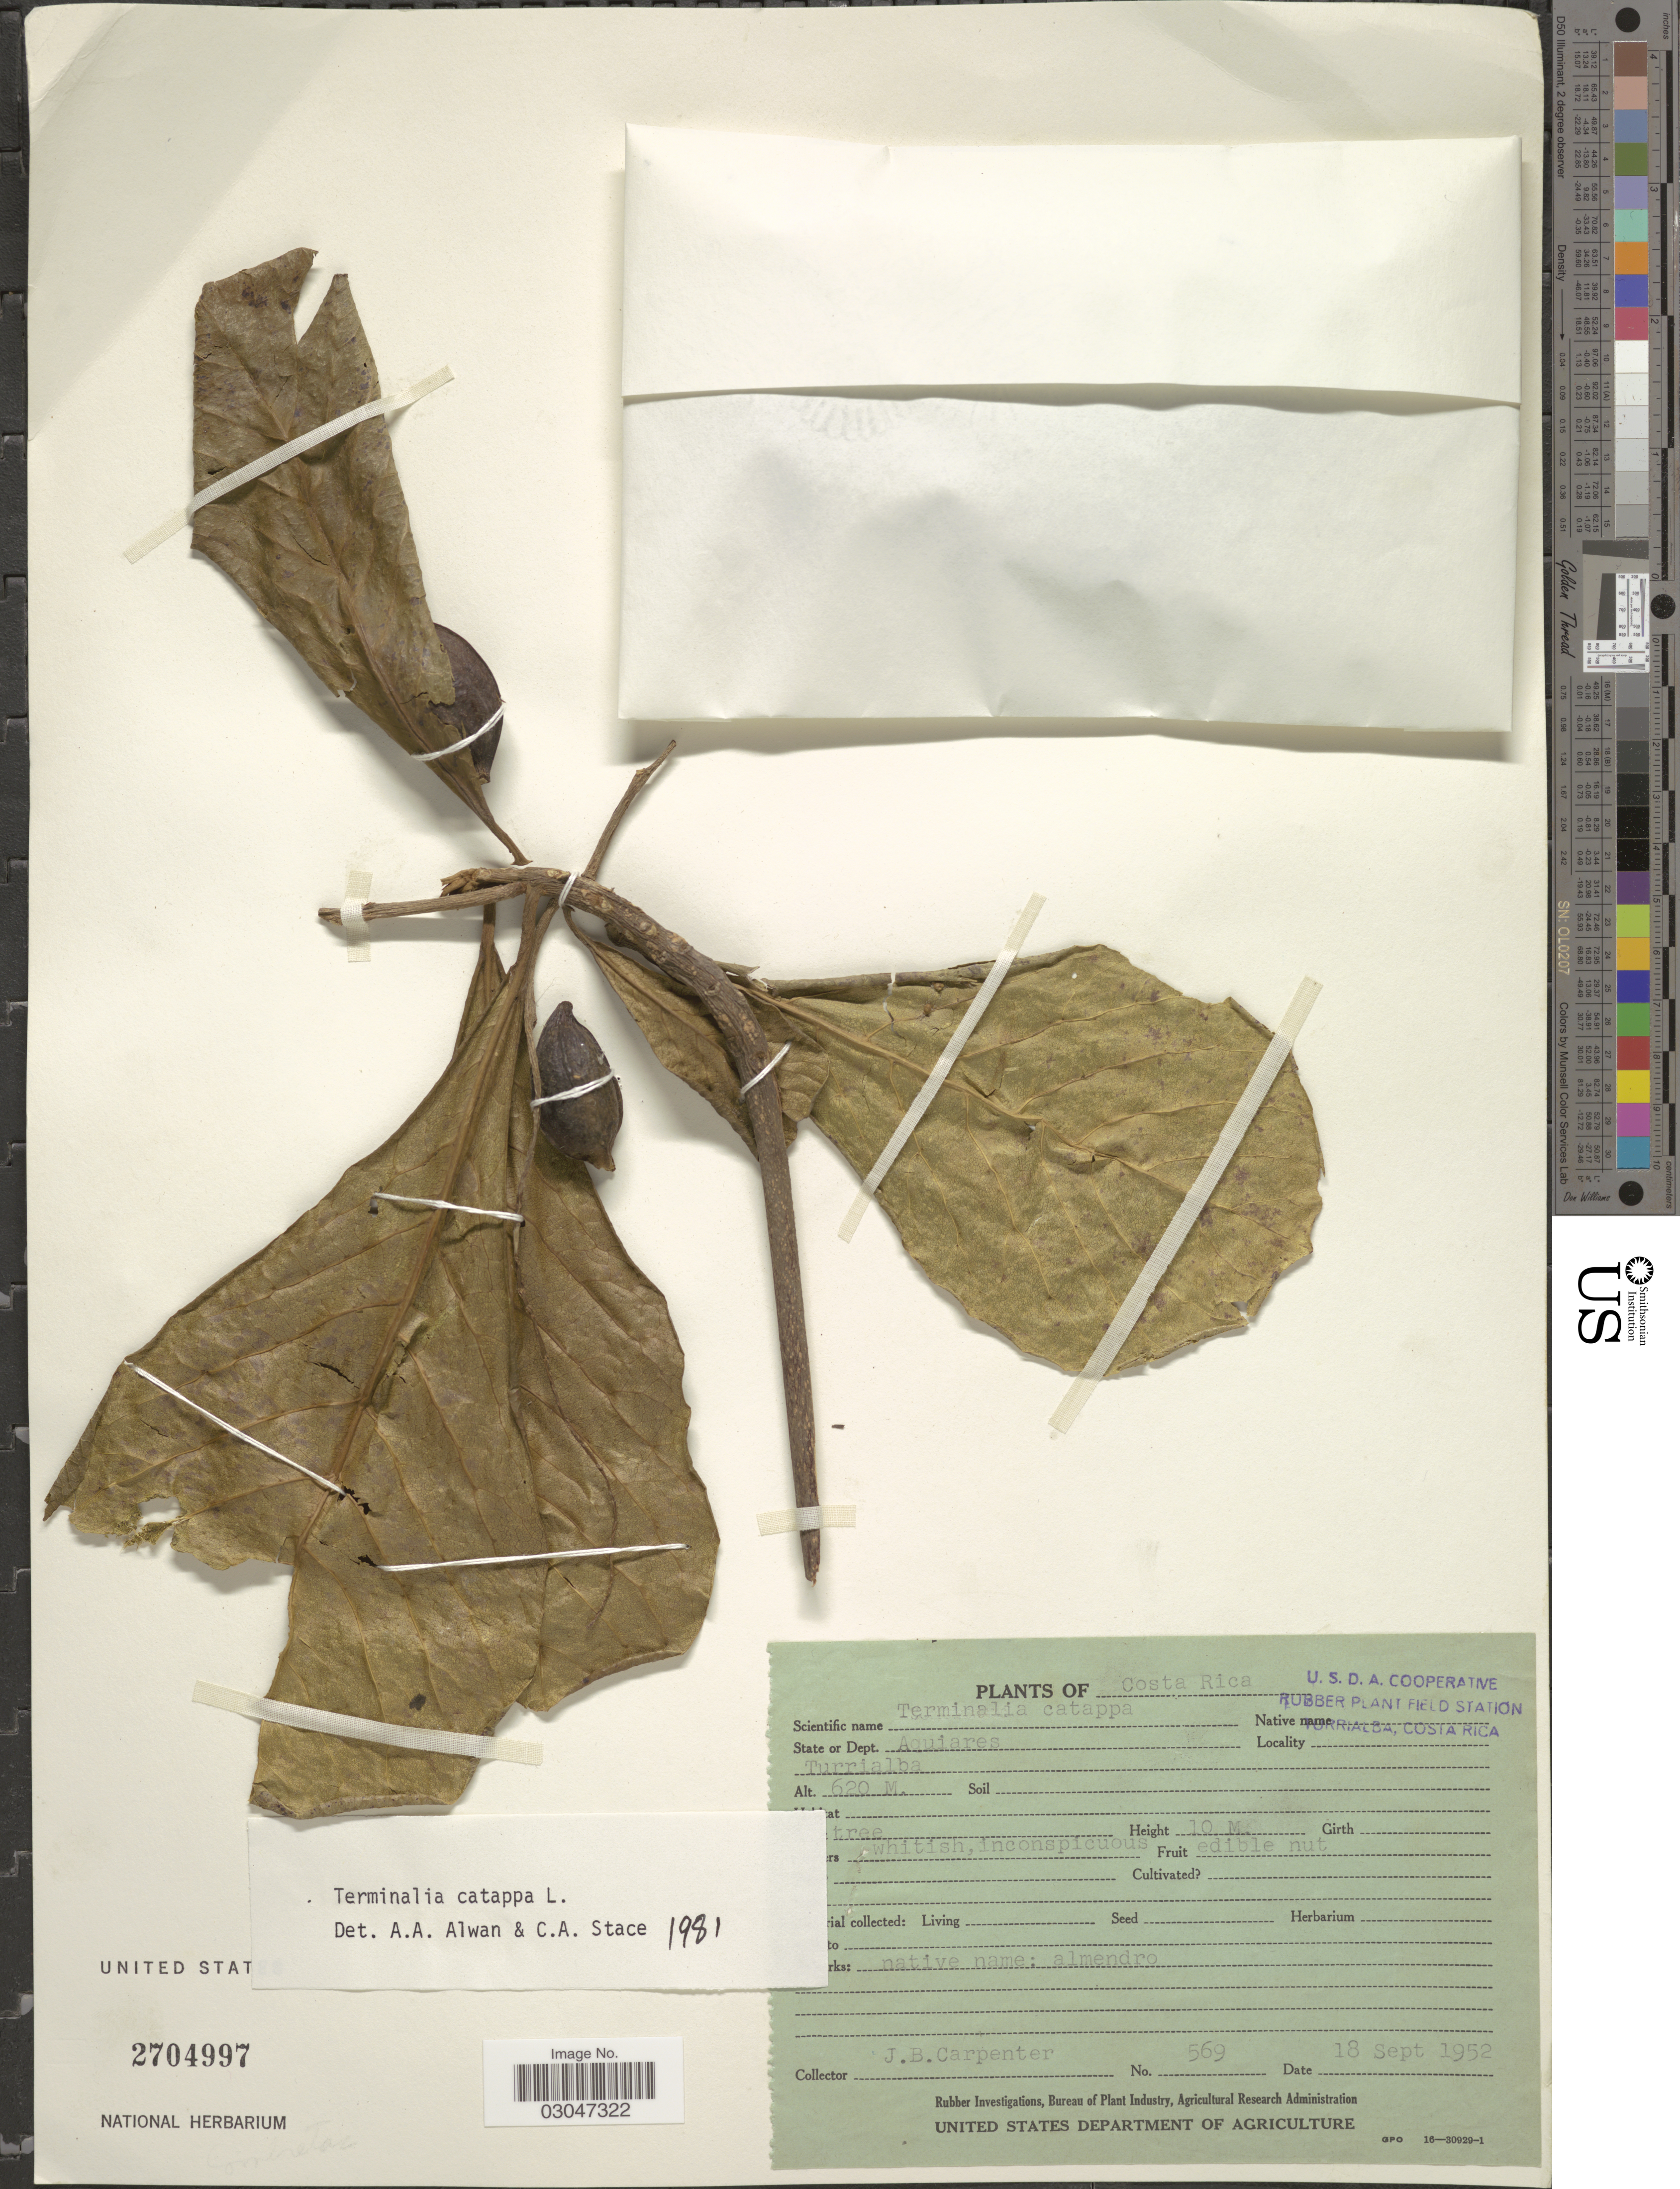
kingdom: Plantae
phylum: Tracheophyta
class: Magnoliopsida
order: Myrtales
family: Combretaceae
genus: Terminalia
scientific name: Terminalia catappa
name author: L.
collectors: J. Carpenter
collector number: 569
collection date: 1952-09-18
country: Costa Rica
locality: State or Dept. Aquiares Turrialba.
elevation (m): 620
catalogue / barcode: US 2704997